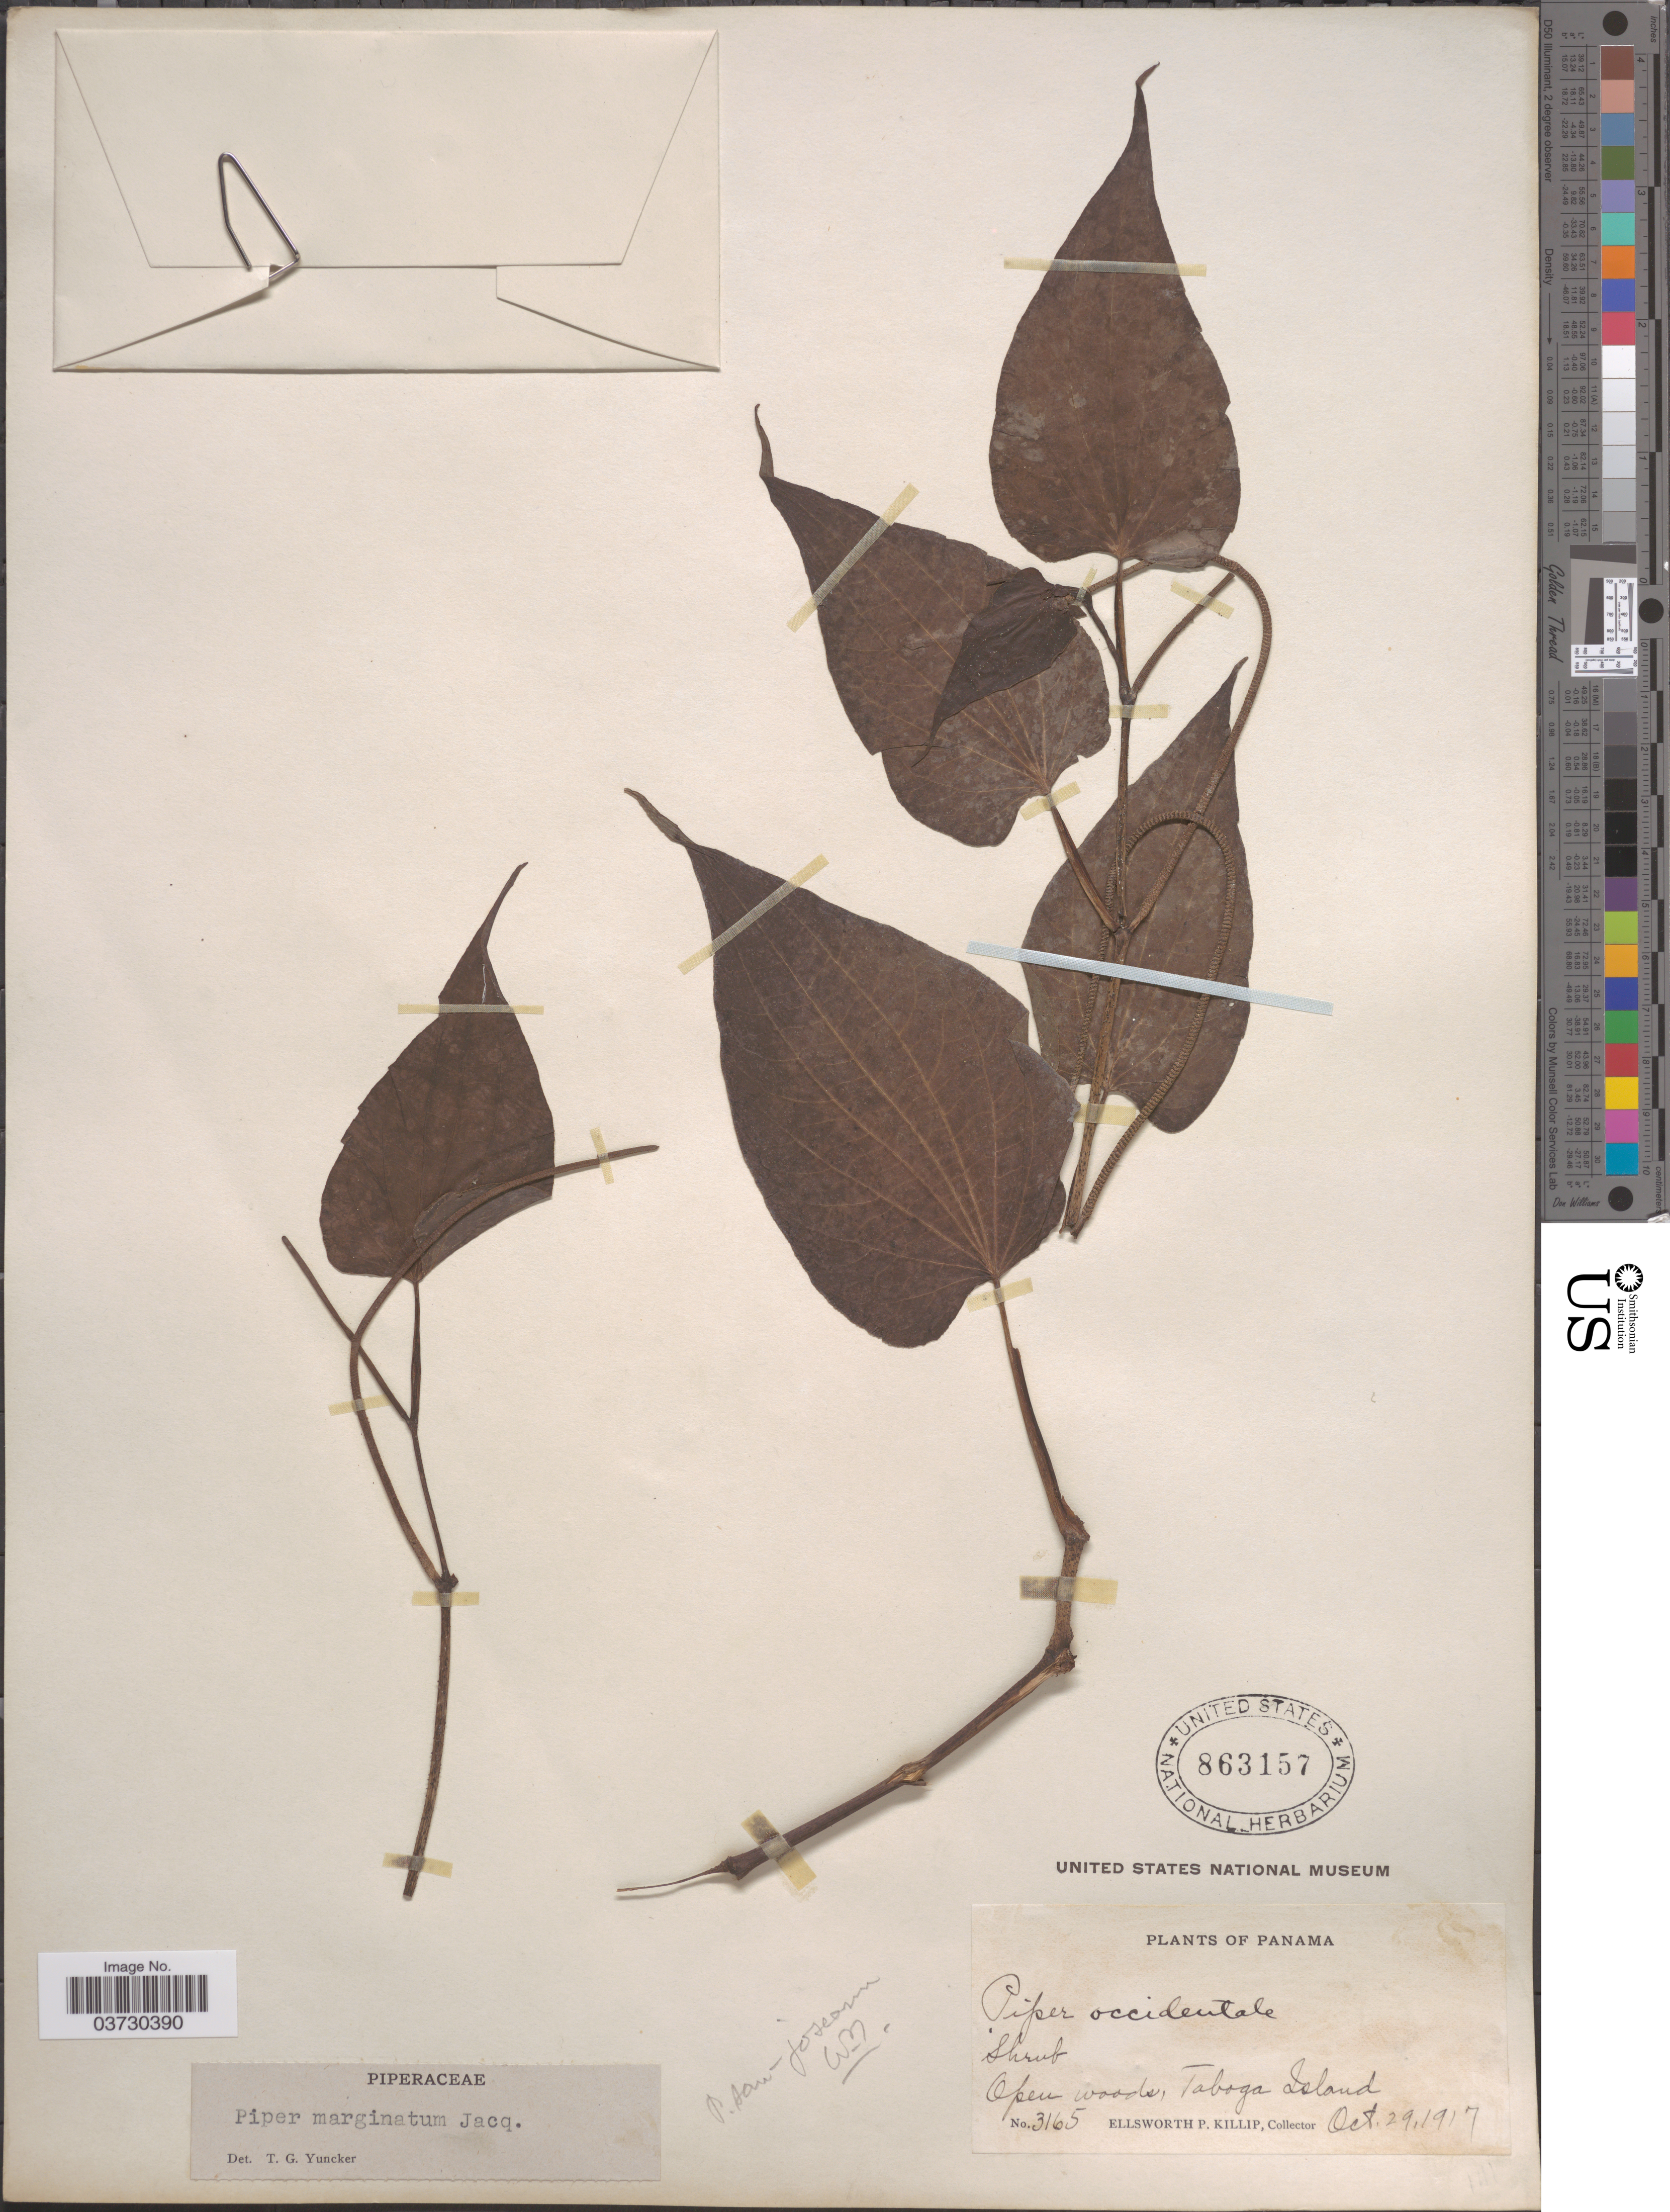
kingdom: Plantae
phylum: Tracheophyta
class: Magnoliopsida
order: Piperales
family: Piperaceae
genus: Piper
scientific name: Piper marginatum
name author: Jacq.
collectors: E. P. Killip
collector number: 3165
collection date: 1917-10-29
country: Panama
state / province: Panamá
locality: Taboga Island.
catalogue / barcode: US 863157